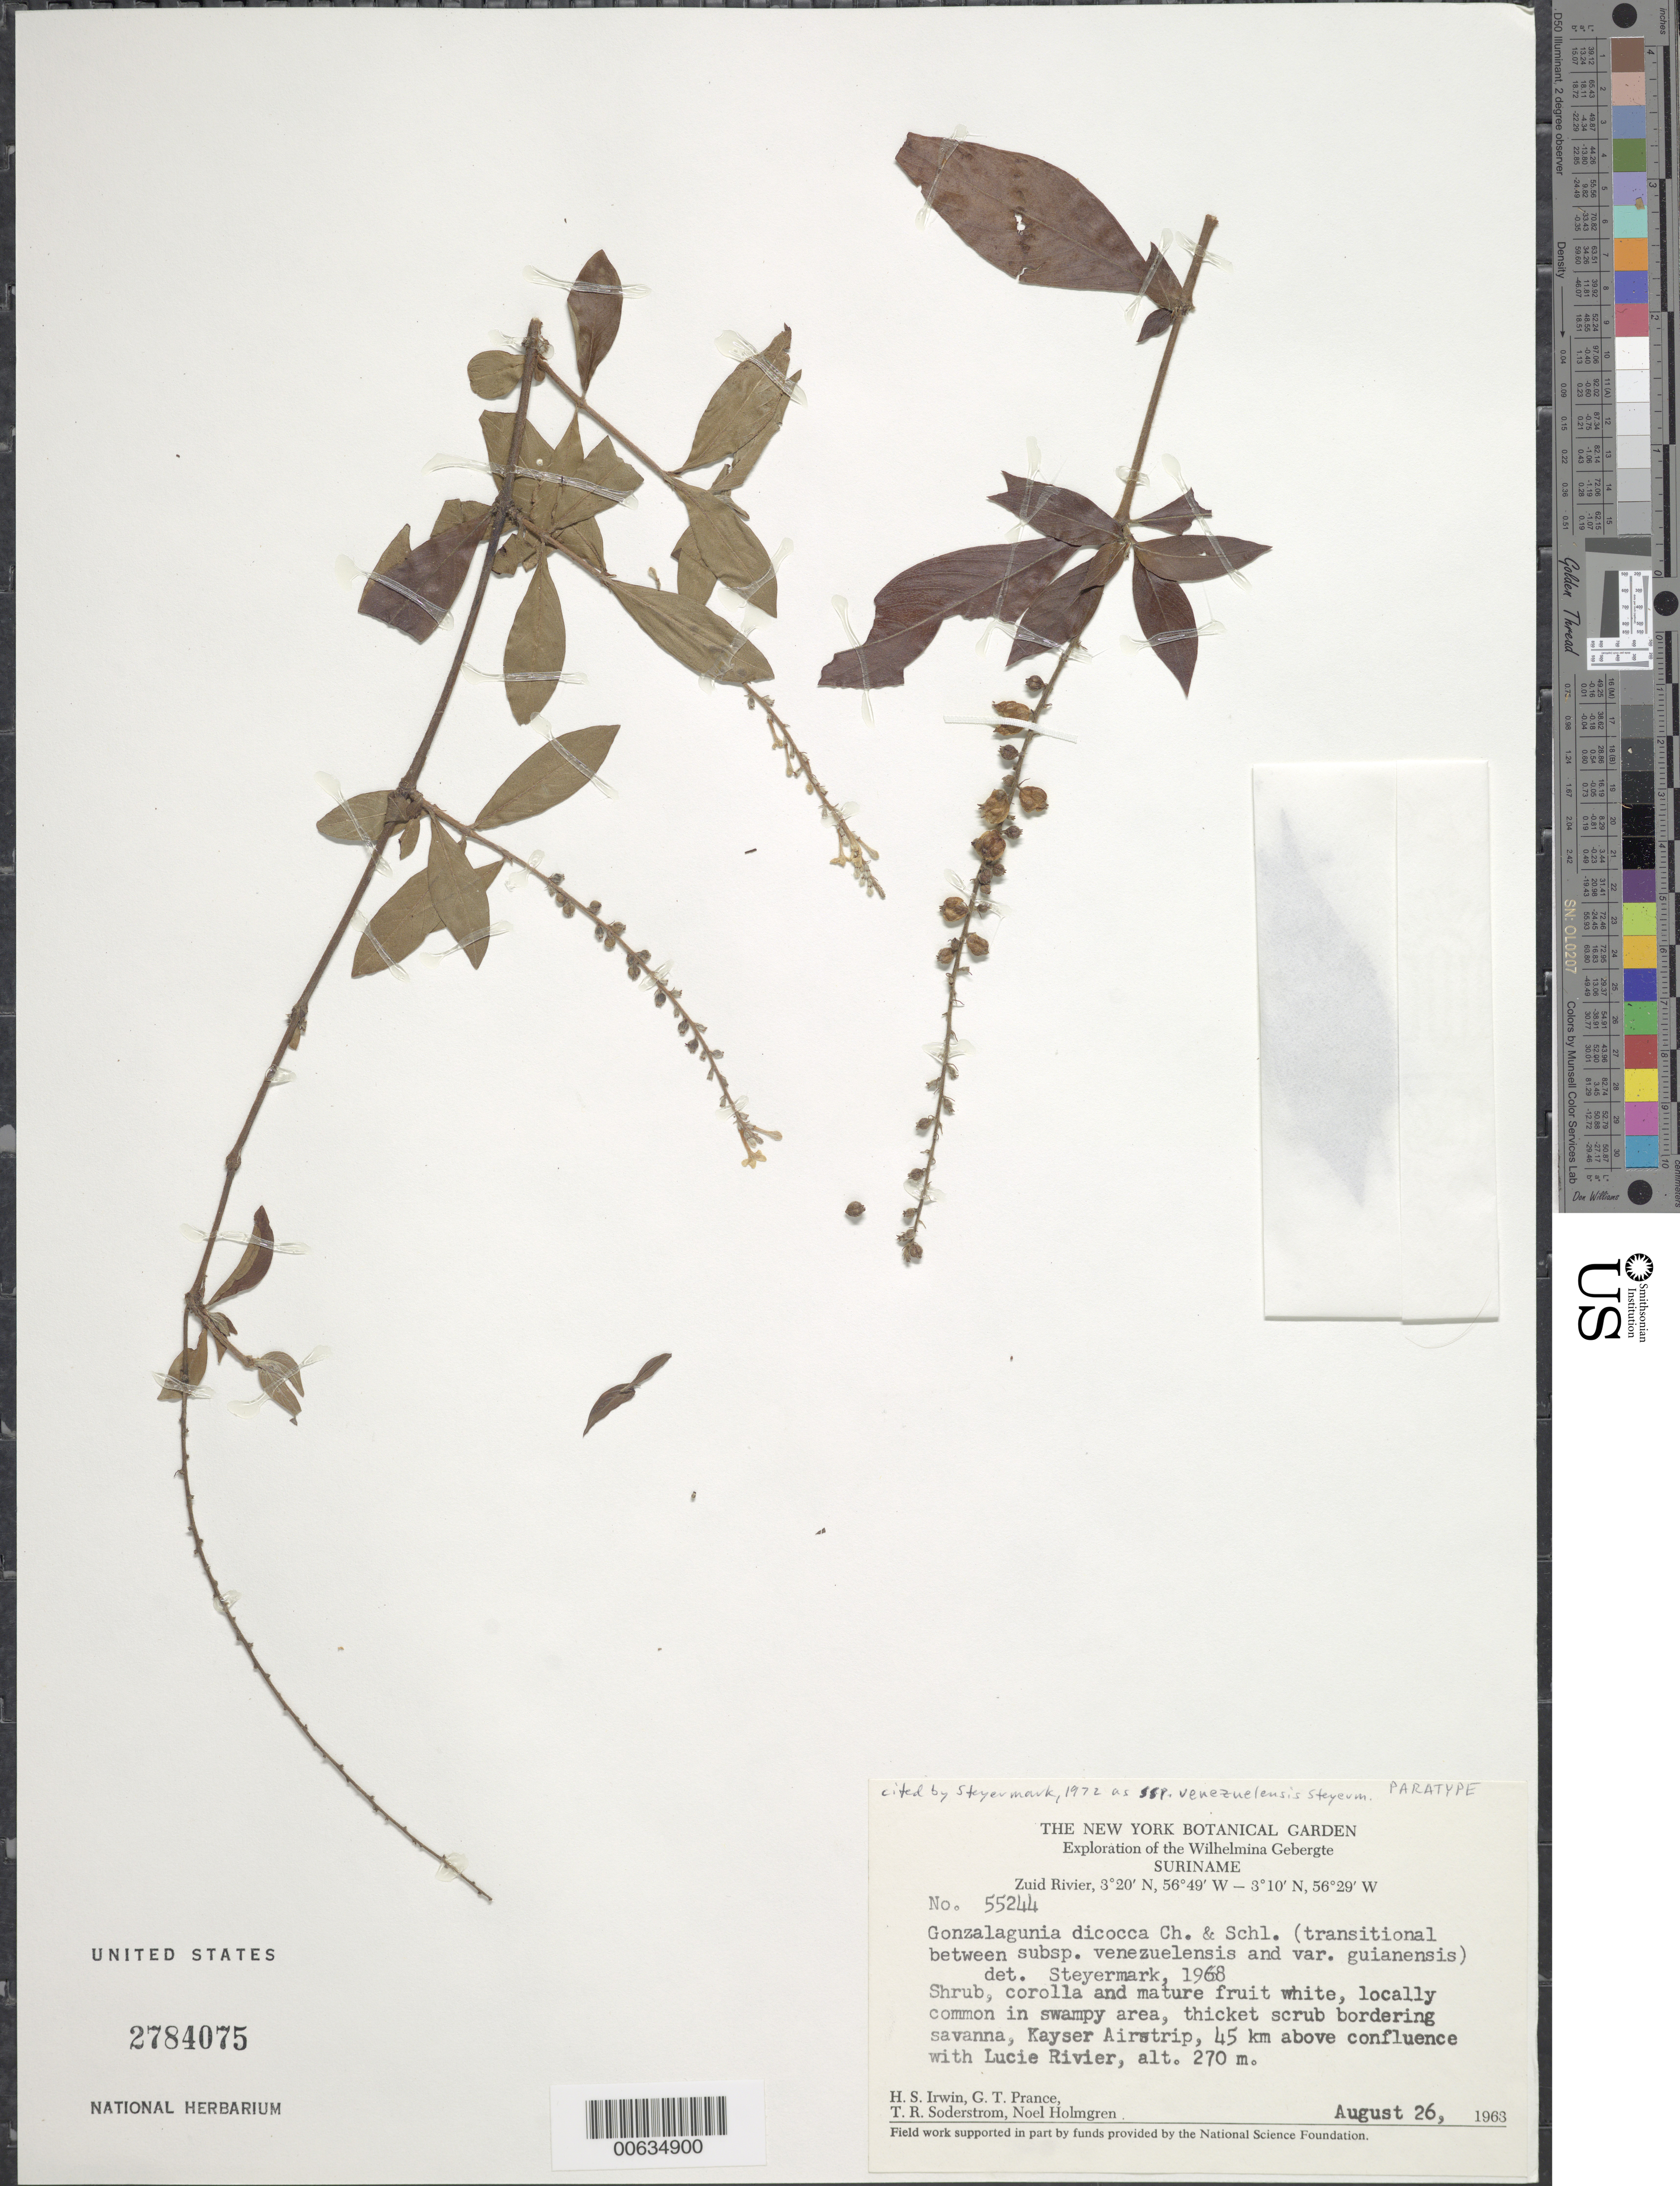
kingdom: Plantae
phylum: Tracheophyta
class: Magnoliopsida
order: Gentianales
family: Rubiaceae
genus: Gonzalagunia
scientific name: Gonzalagunia dicocca subsp. venezuelensis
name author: Steyerm.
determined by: Steyermark, Julian A., (VEN)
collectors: H. Irwin, G. T. Prance, T. R. Soderstrom & N. H. Holmgren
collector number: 55244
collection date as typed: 26-Aug-63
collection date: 1963-08-26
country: Suriname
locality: Kayser Airstrip, Zuid R., 45 km above confl. with Lucie R., Wilhelmina Gebergte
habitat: Swampy area, thicket scrub bordering savanna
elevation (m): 270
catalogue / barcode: US 2784075